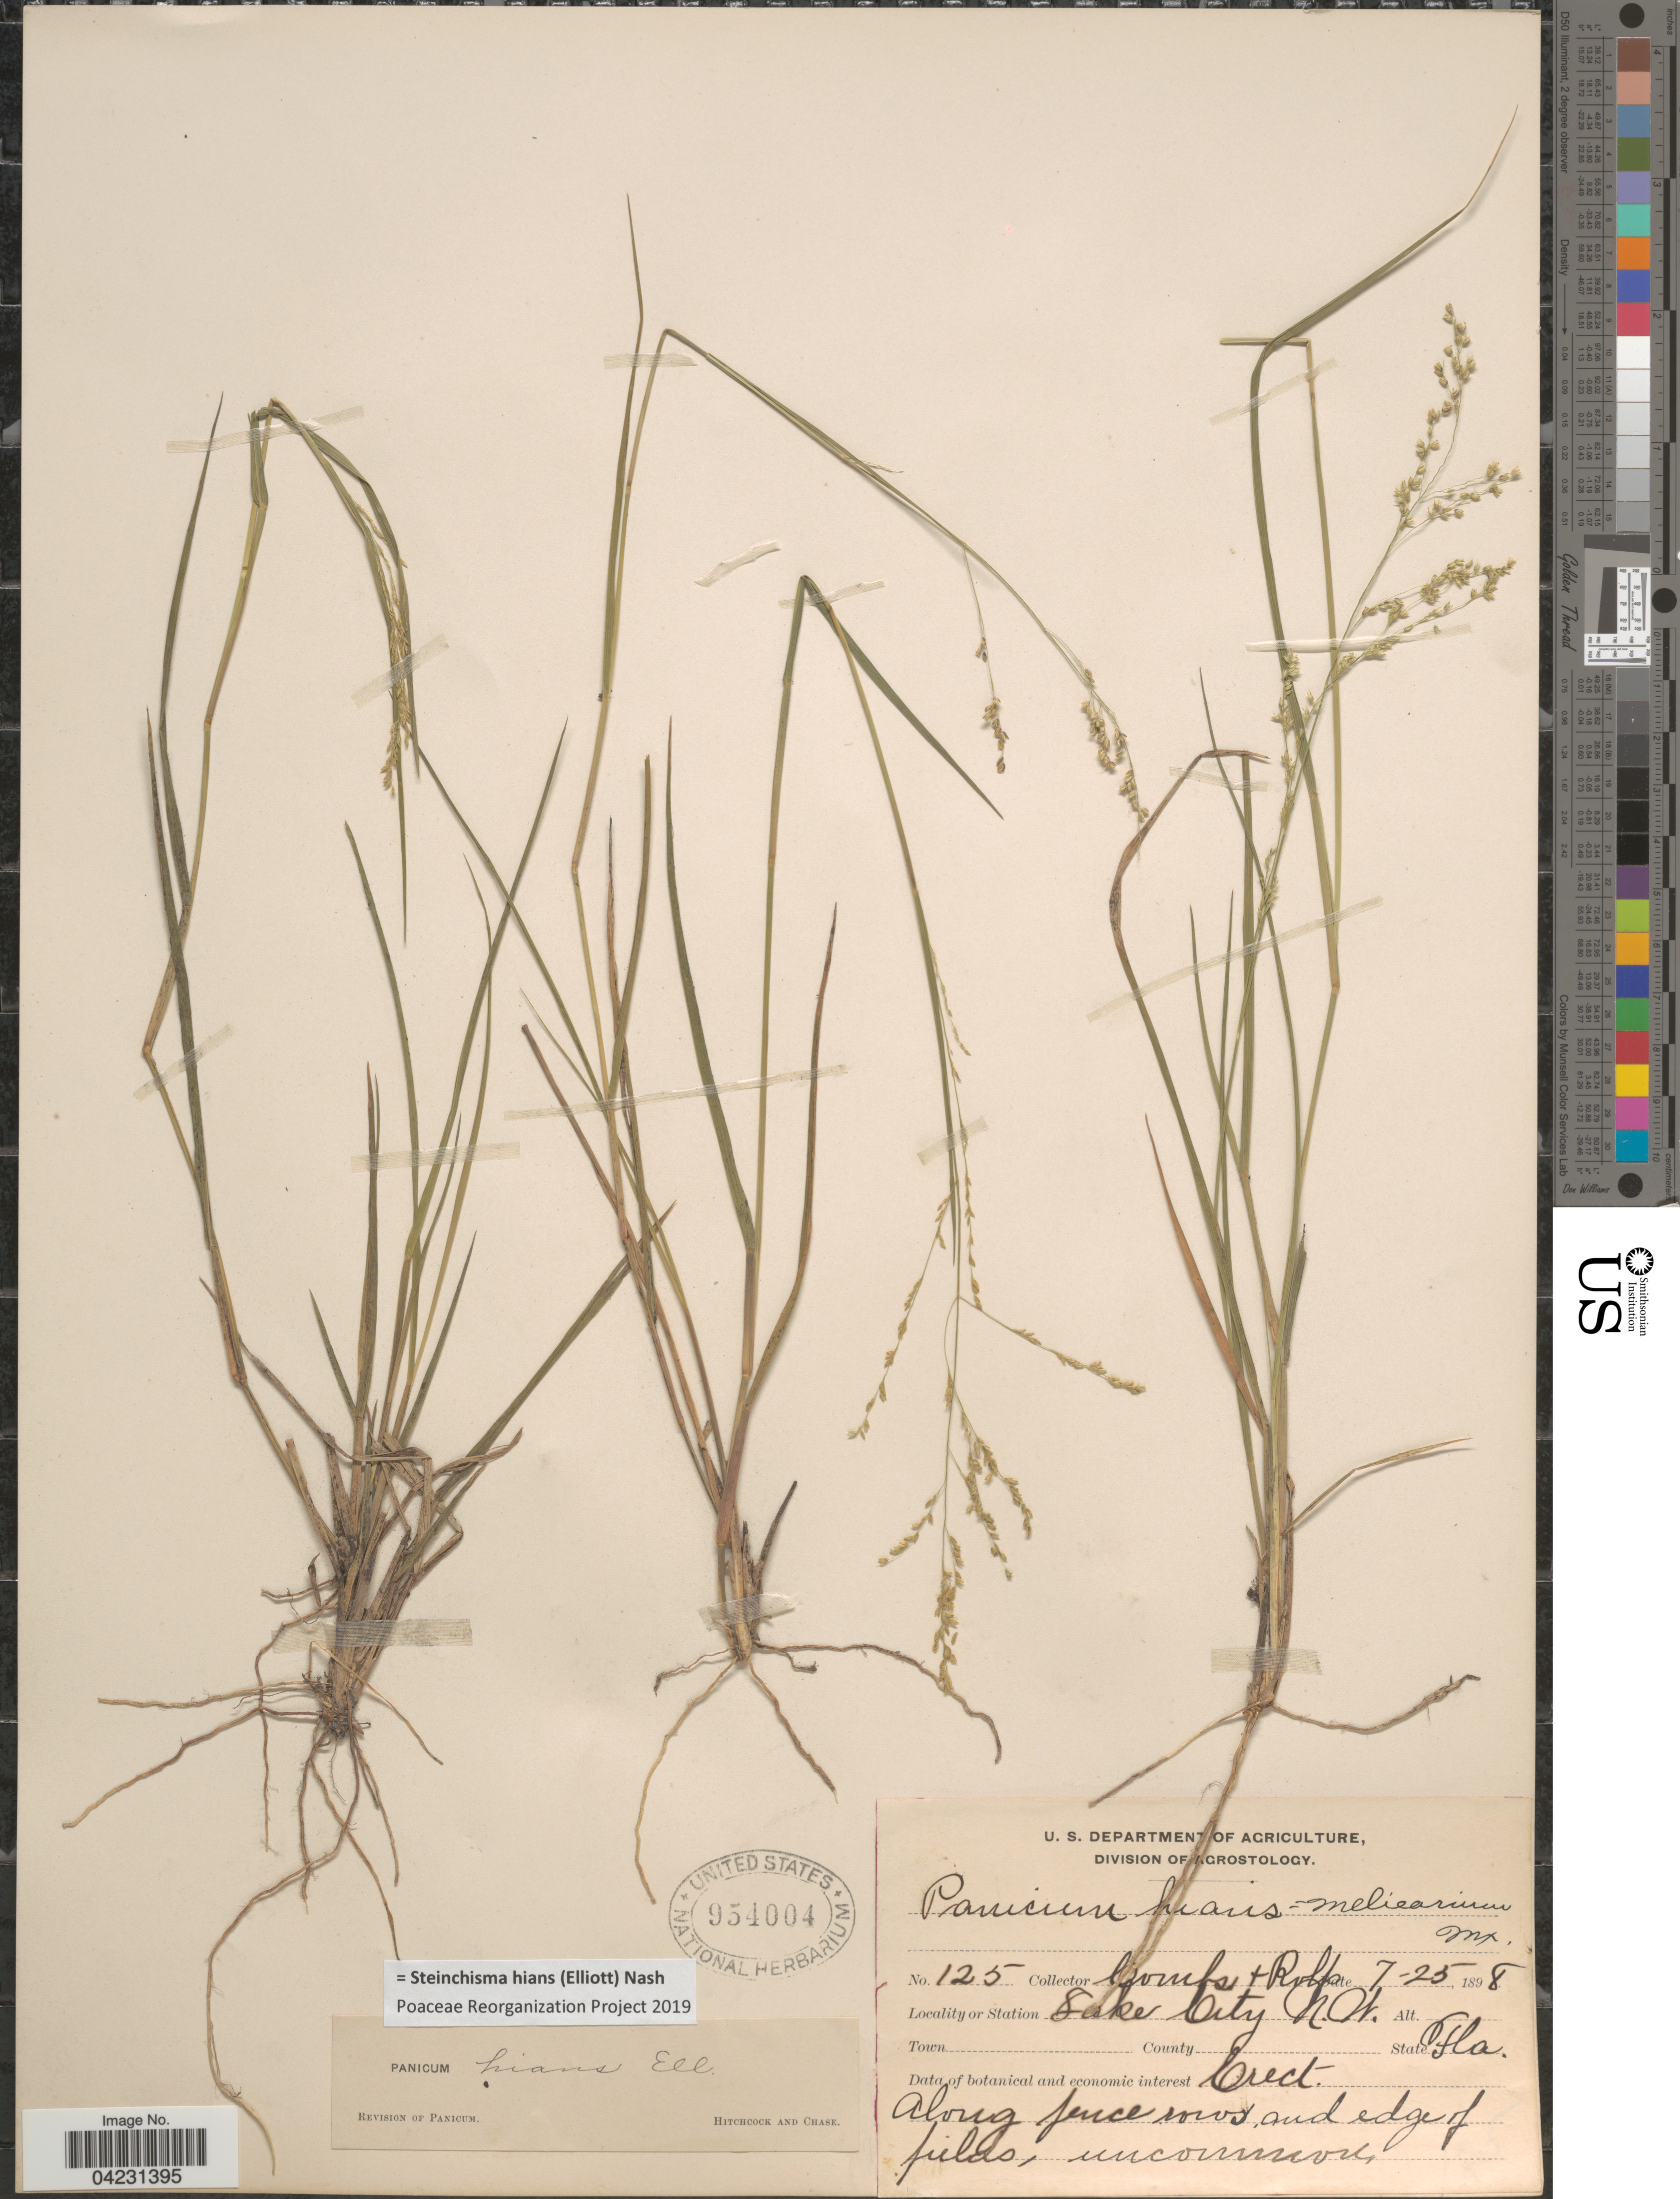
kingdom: Plantae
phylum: Tracheophyta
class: Liliopsida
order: Poales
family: Poaceae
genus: Steinchisma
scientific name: Steinchisma hians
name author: (Elliott) Nash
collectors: -. Combs & Rolfs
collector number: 125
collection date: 1898-07-25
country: United States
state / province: Florida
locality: Station Lake City N.W.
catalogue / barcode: US 954004